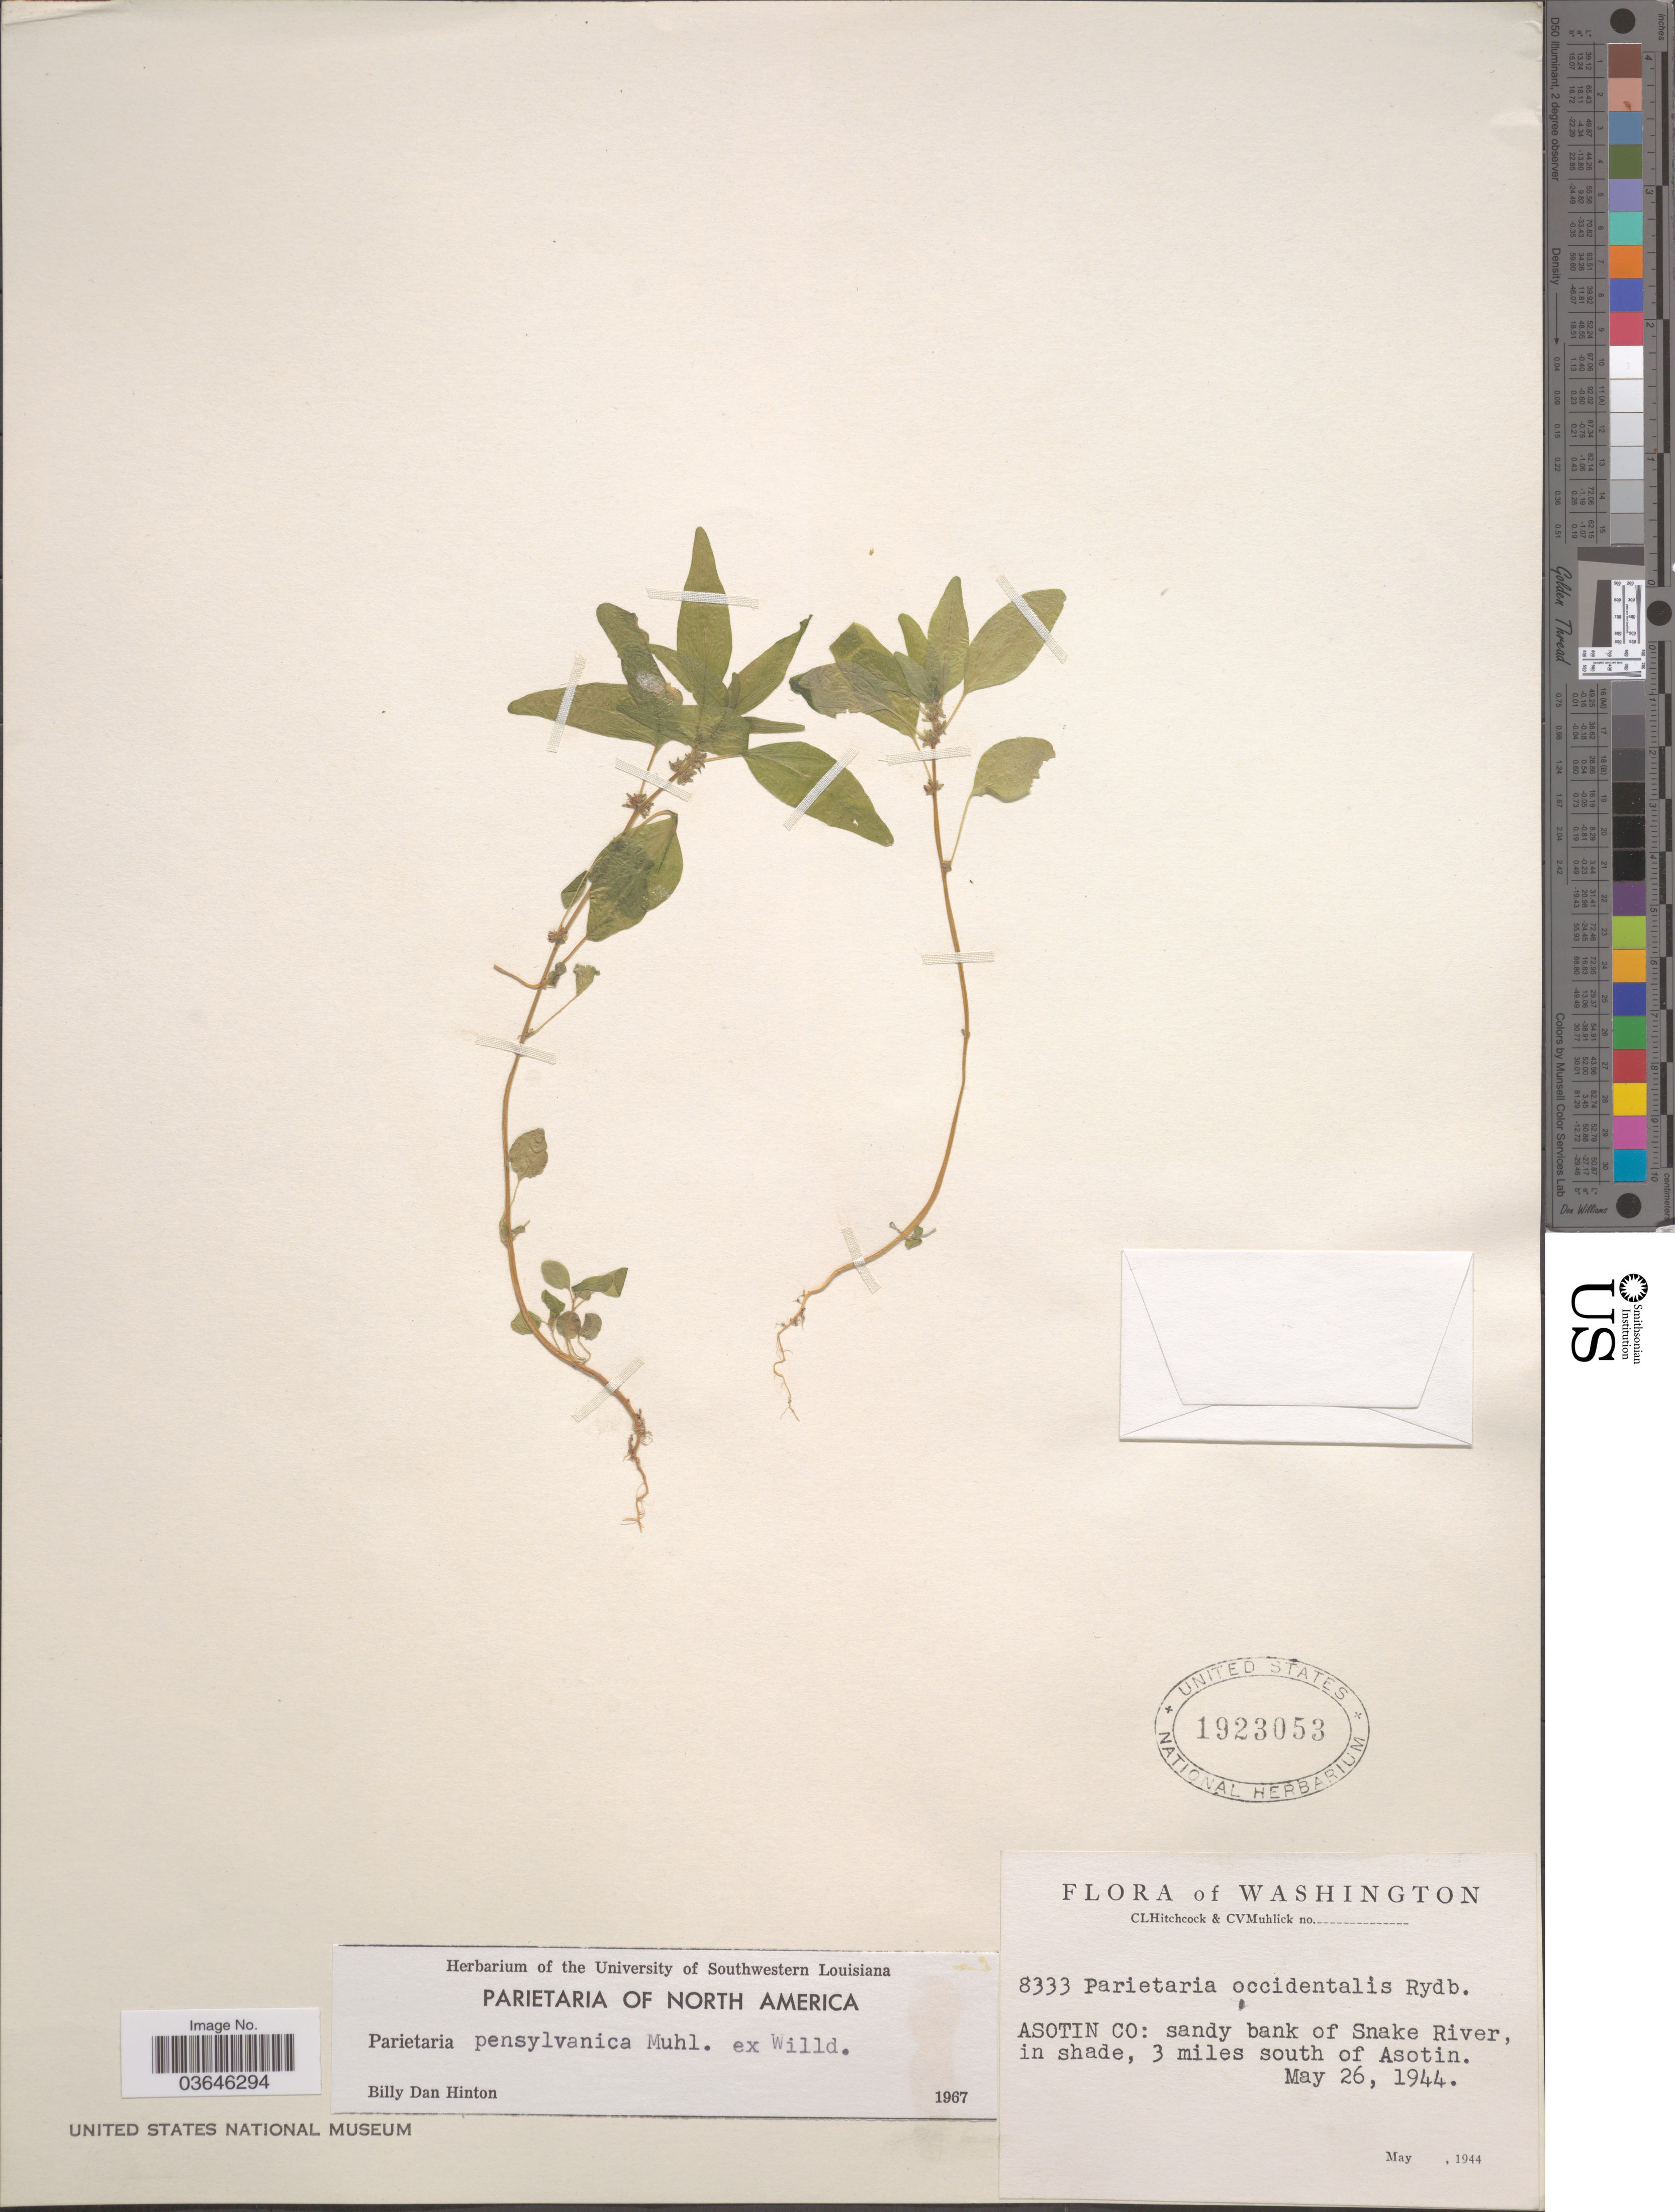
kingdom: Plantae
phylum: Tracheophyta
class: Magnoliopsida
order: Rosales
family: Urticaceae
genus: Parietaria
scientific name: Parietaria pensylvanica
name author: Muhl. ex Willd.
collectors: C. L. Hitchcock & C. V. Muhlick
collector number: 8333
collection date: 1944-05-26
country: United States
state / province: Washington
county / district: Asotin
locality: Asotin Co: sandy bank of Snake River, in shade, 3 miles south of Asotin.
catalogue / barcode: US 1923053